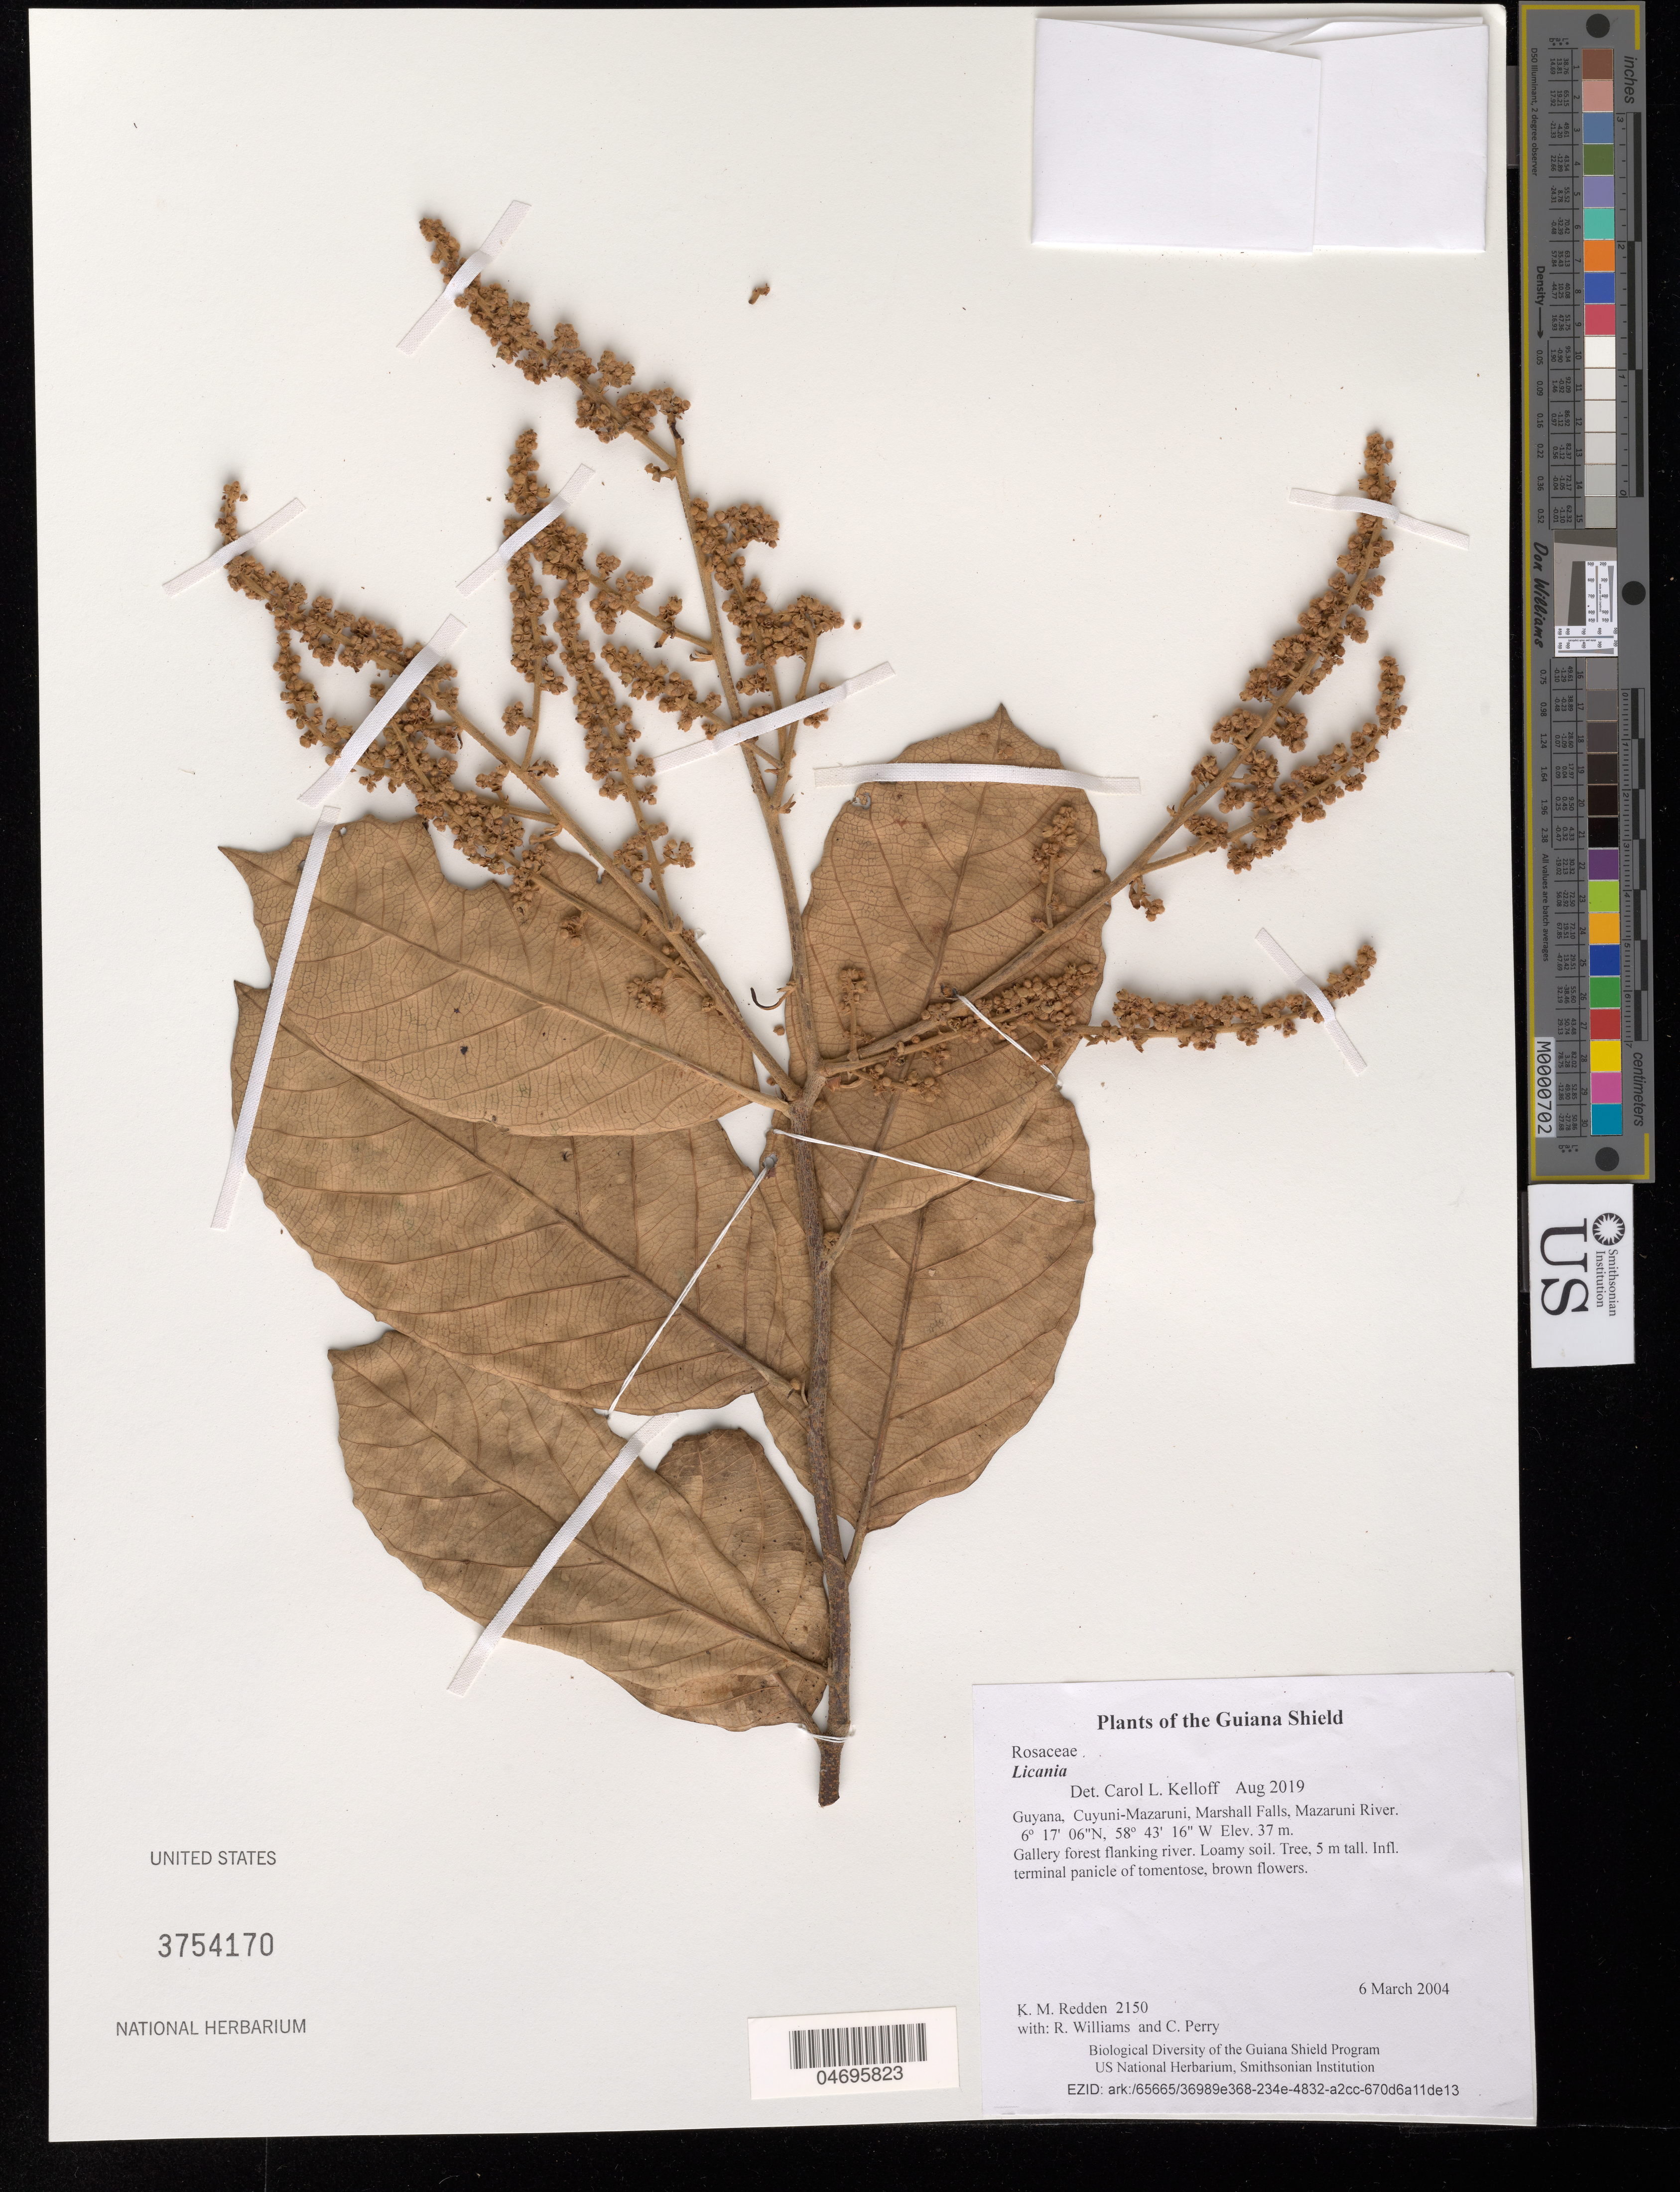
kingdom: Plantae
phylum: Tracheophyta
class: Magnoliopsida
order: Malpighiales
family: Chrysobalanaceae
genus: Licania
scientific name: Licania sp.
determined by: Kelloff, Carol L.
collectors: K. M. Redden, R. Williams & C. Perry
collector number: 2150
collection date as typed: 6 March 2004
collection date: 2004-03-06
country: Guyana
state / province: Cuyuni-Mazaruni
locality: Marshall Falls, Mazaruni River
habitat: Gallery forest flanking river. Loamy soil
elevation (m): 37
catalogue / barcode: US 3754170